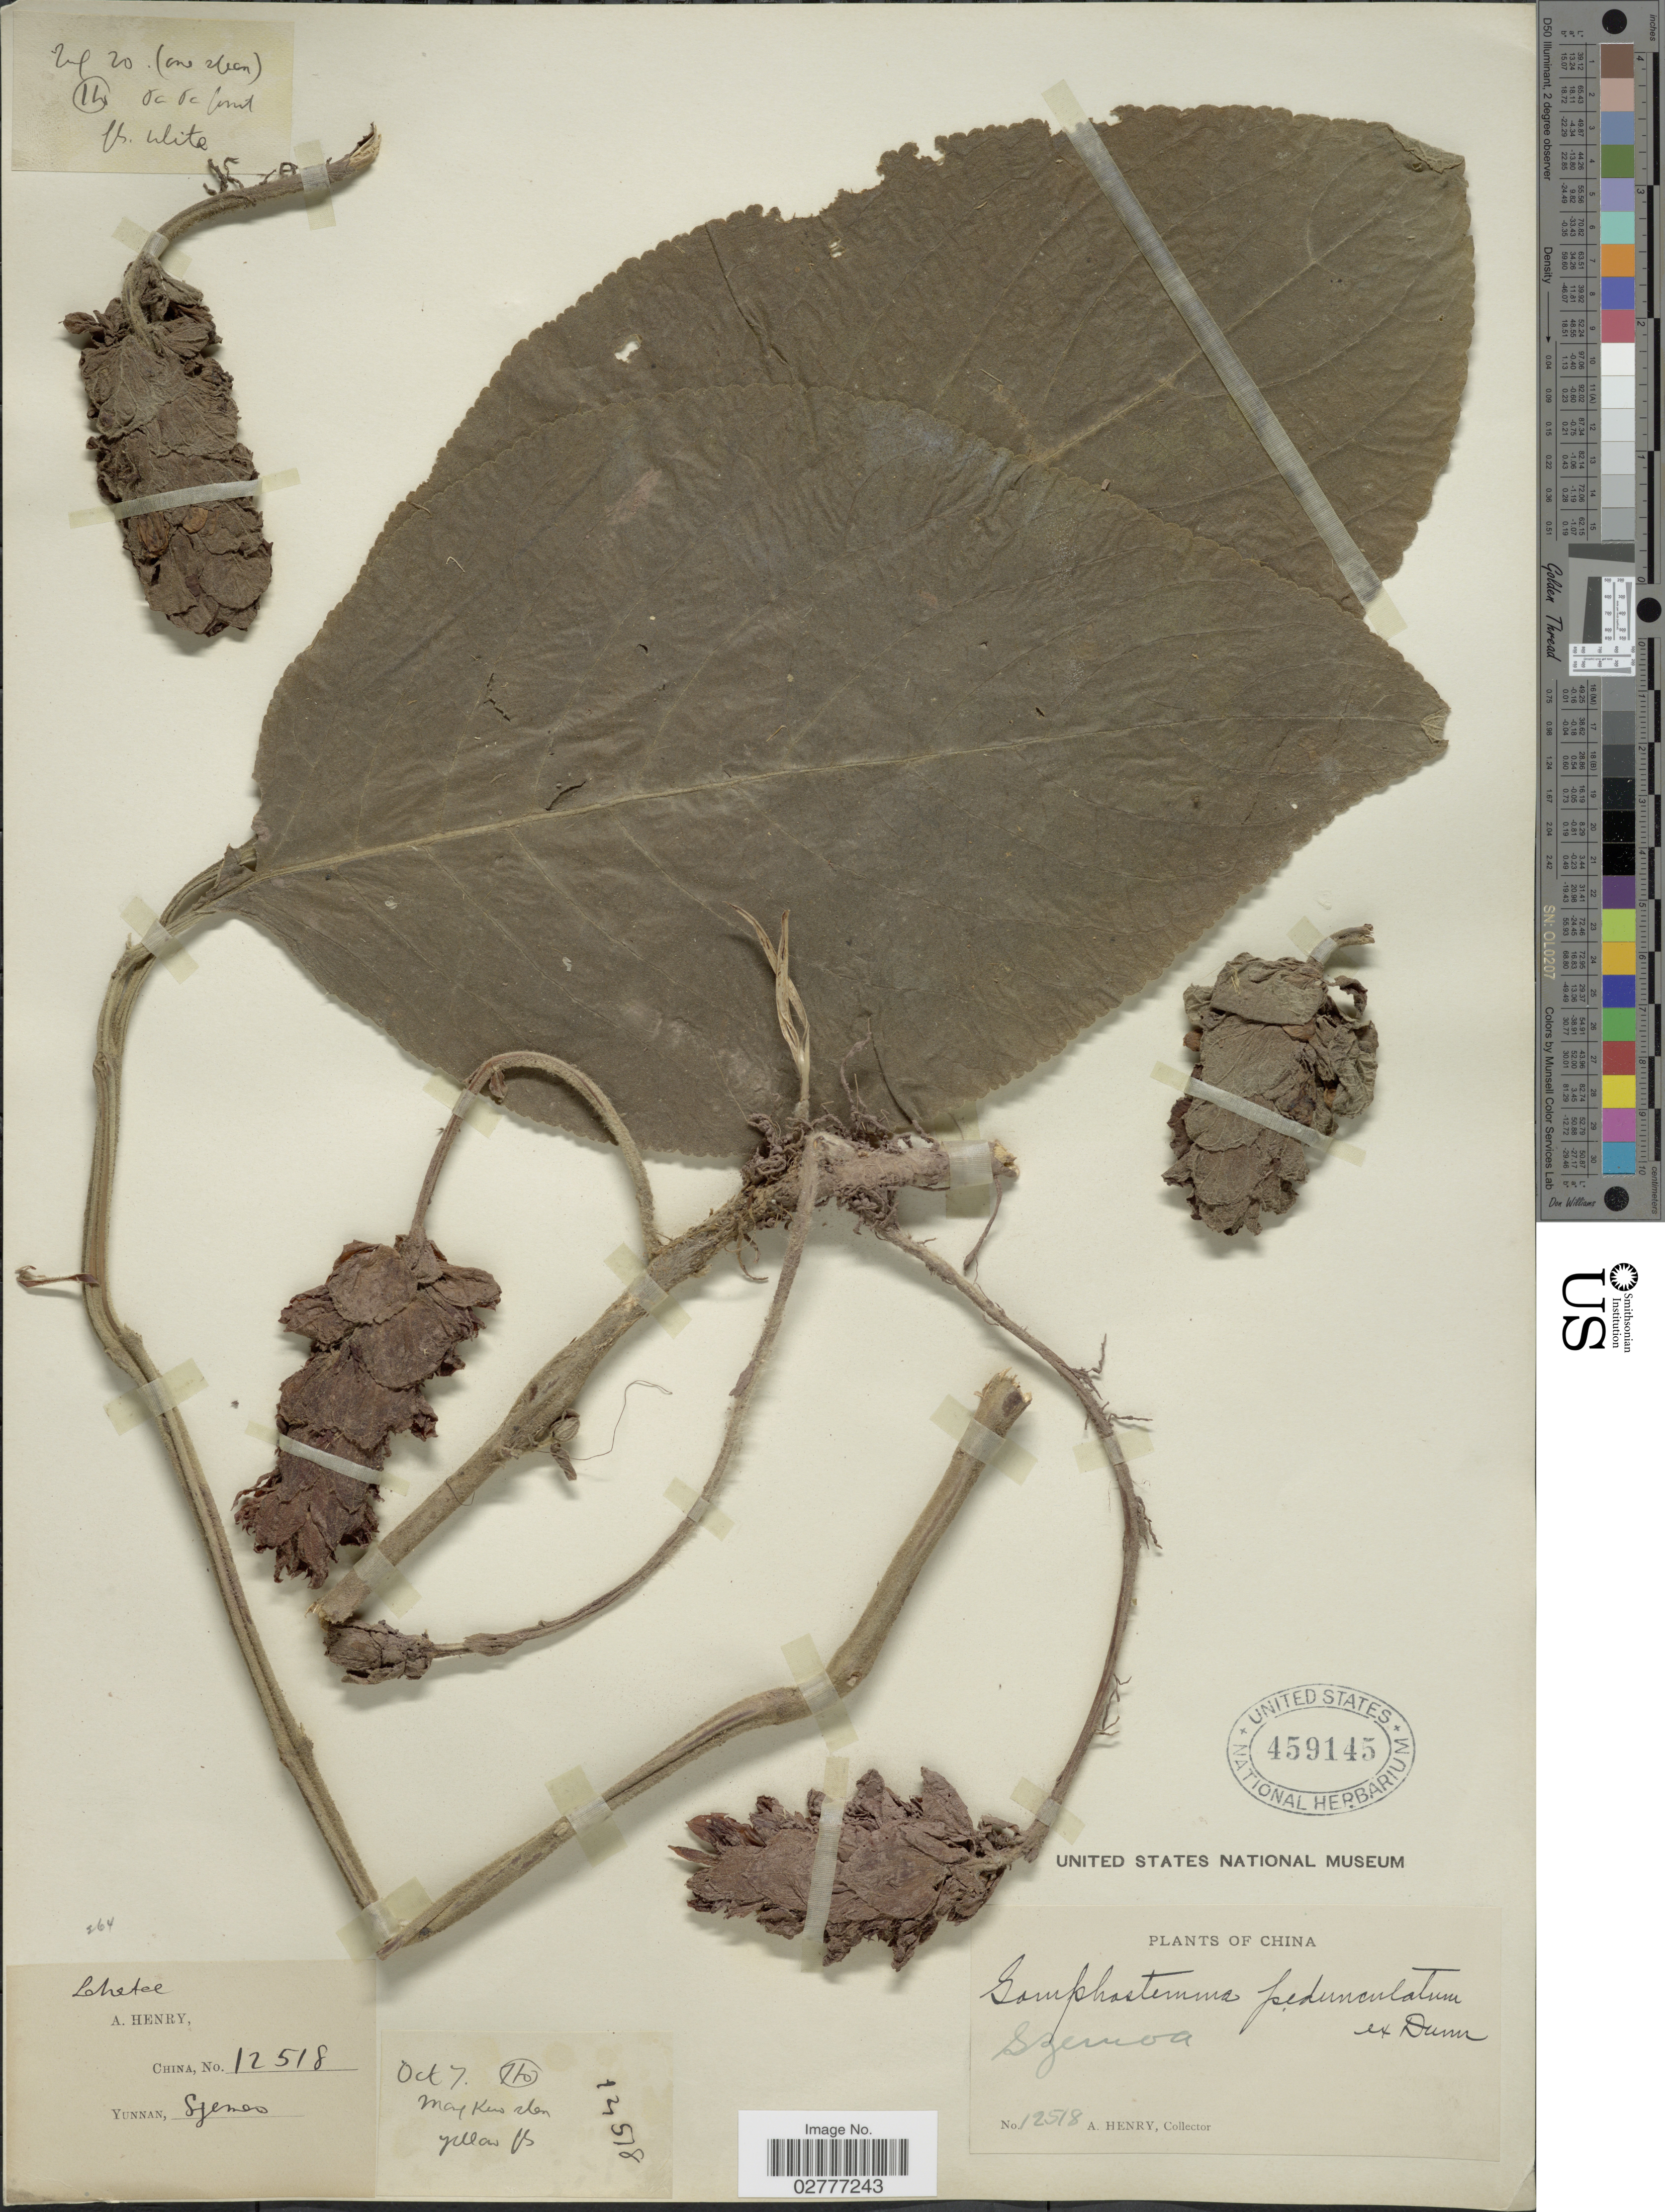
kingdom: Plantae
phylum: Tracheophyta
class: Magnoliopsida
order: Lamiales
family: Lamiaceae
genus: Gomphostemma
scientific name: Gomphostemma pedunculatum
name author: Benth. ex Hook. f.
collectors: A. Henry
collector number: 12518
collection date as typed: Transcribed d/m/y: /10/7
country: China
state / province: Yunnan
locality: Szemoa. Mang Kuo Shen. Ho.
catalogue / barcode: US 459145